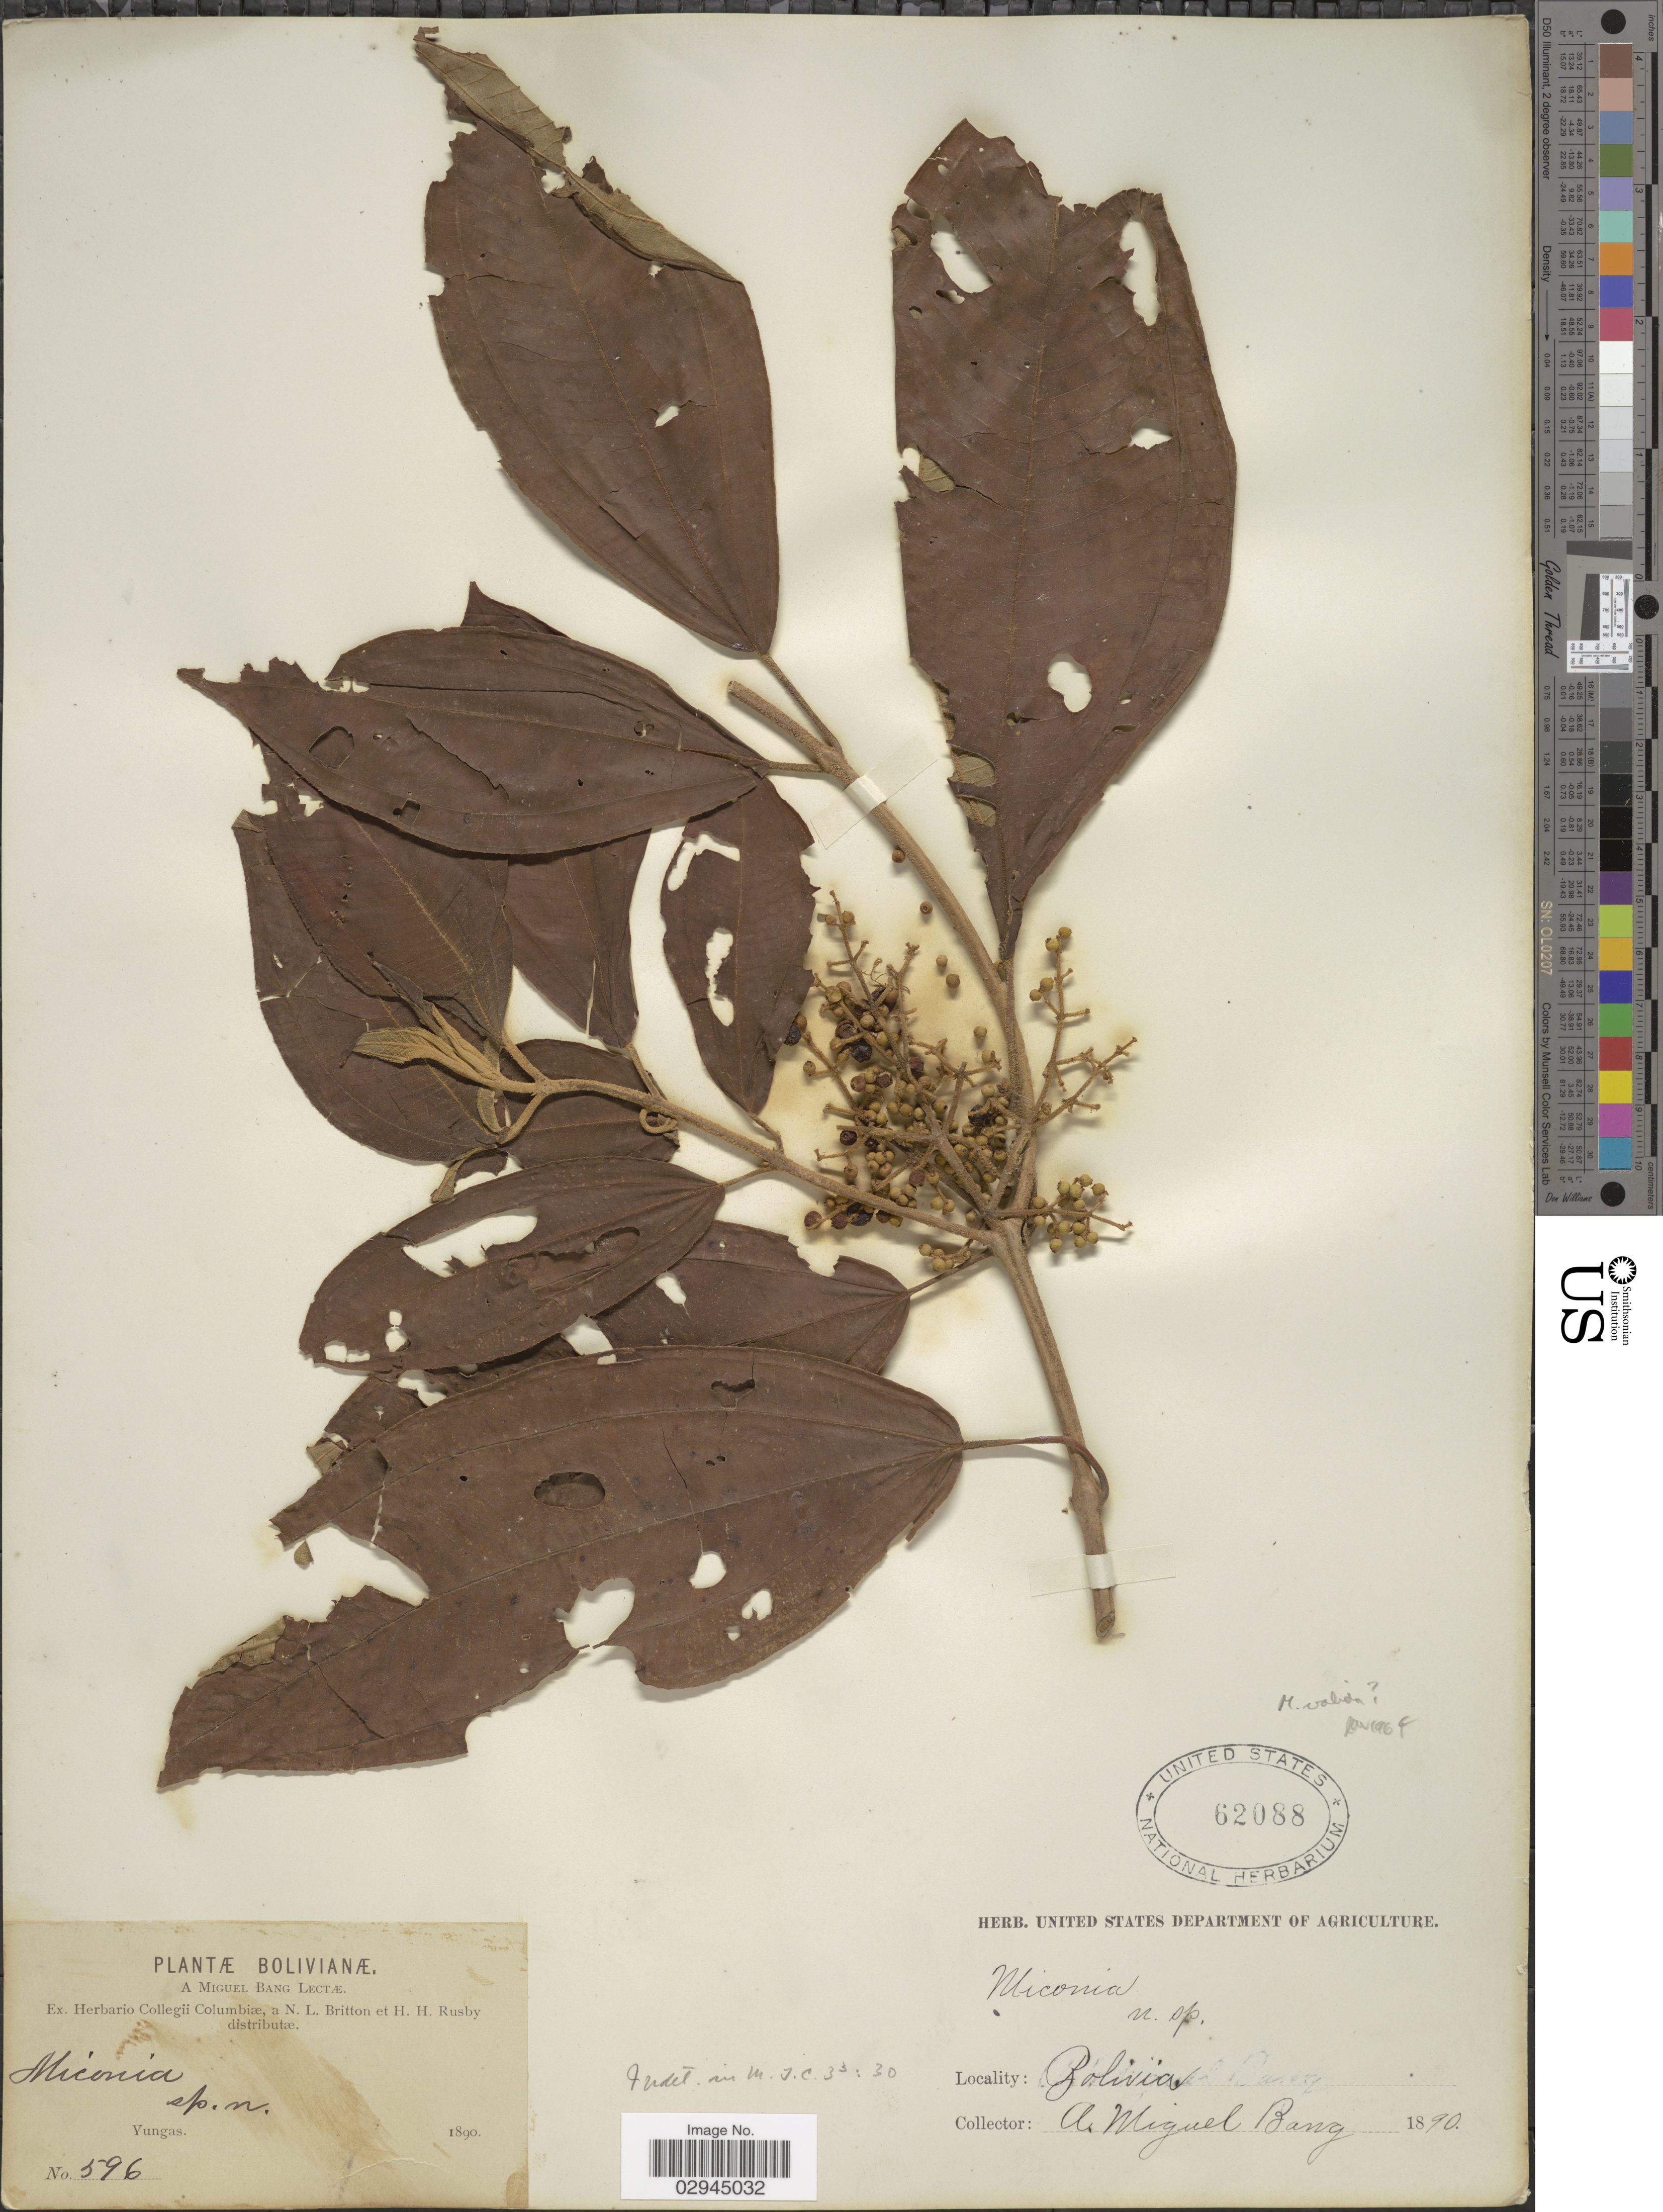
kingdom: Plantae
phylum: Tracheophyta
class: Magnoliopsida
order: Myrtales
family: Melastomataceae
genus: Miconia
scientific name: Miconia sp.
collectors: M. Bang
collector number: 596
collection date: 1890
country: Bolivia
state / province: La Paz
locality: Yungas.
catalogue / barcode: US 62088